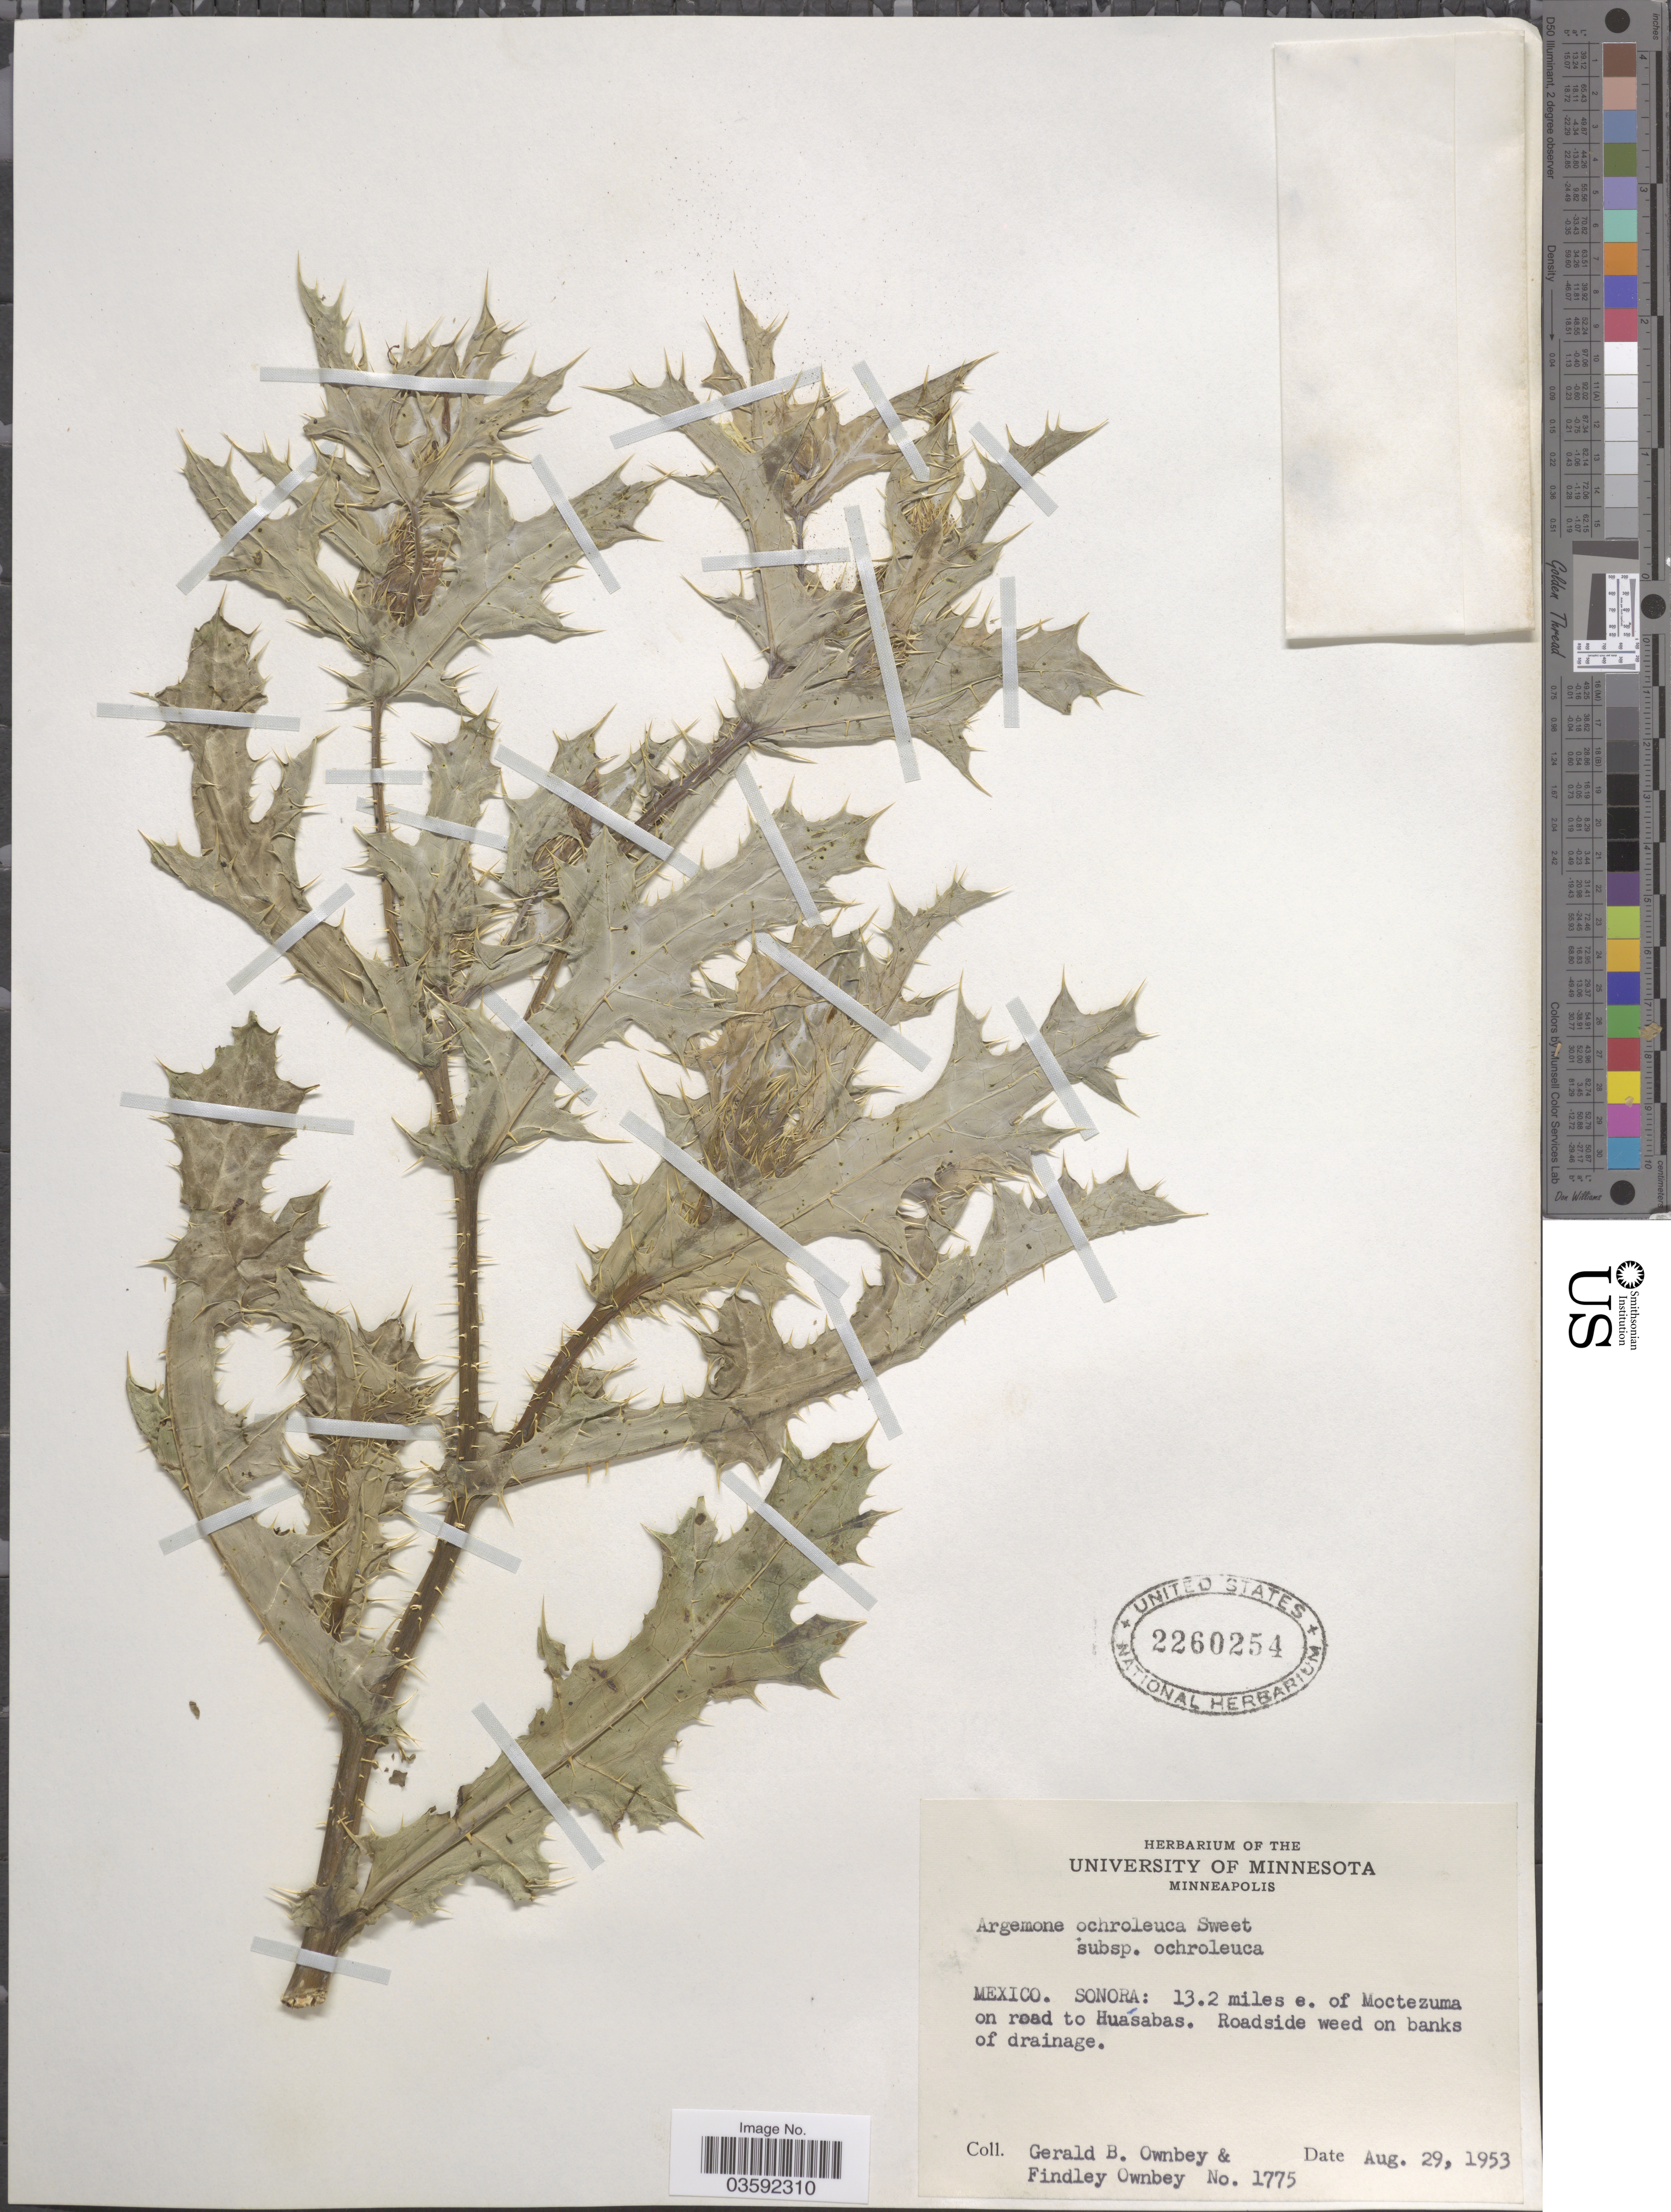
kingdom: Plantae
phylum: Tracheophyta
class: Magnoliopsida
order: Ranunculales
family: Papaveraceae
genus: Argemone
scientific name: Argemone ochroleuca subsp. ochroleuca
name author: Sweet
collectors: G. B. Ownbey & F. Ownbey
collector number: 1775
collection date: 1953-08-29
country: Mexico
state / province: Sonora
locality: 13.2 miles e. of Moctezuma on road to Huásabas.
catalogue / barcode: US 2260254